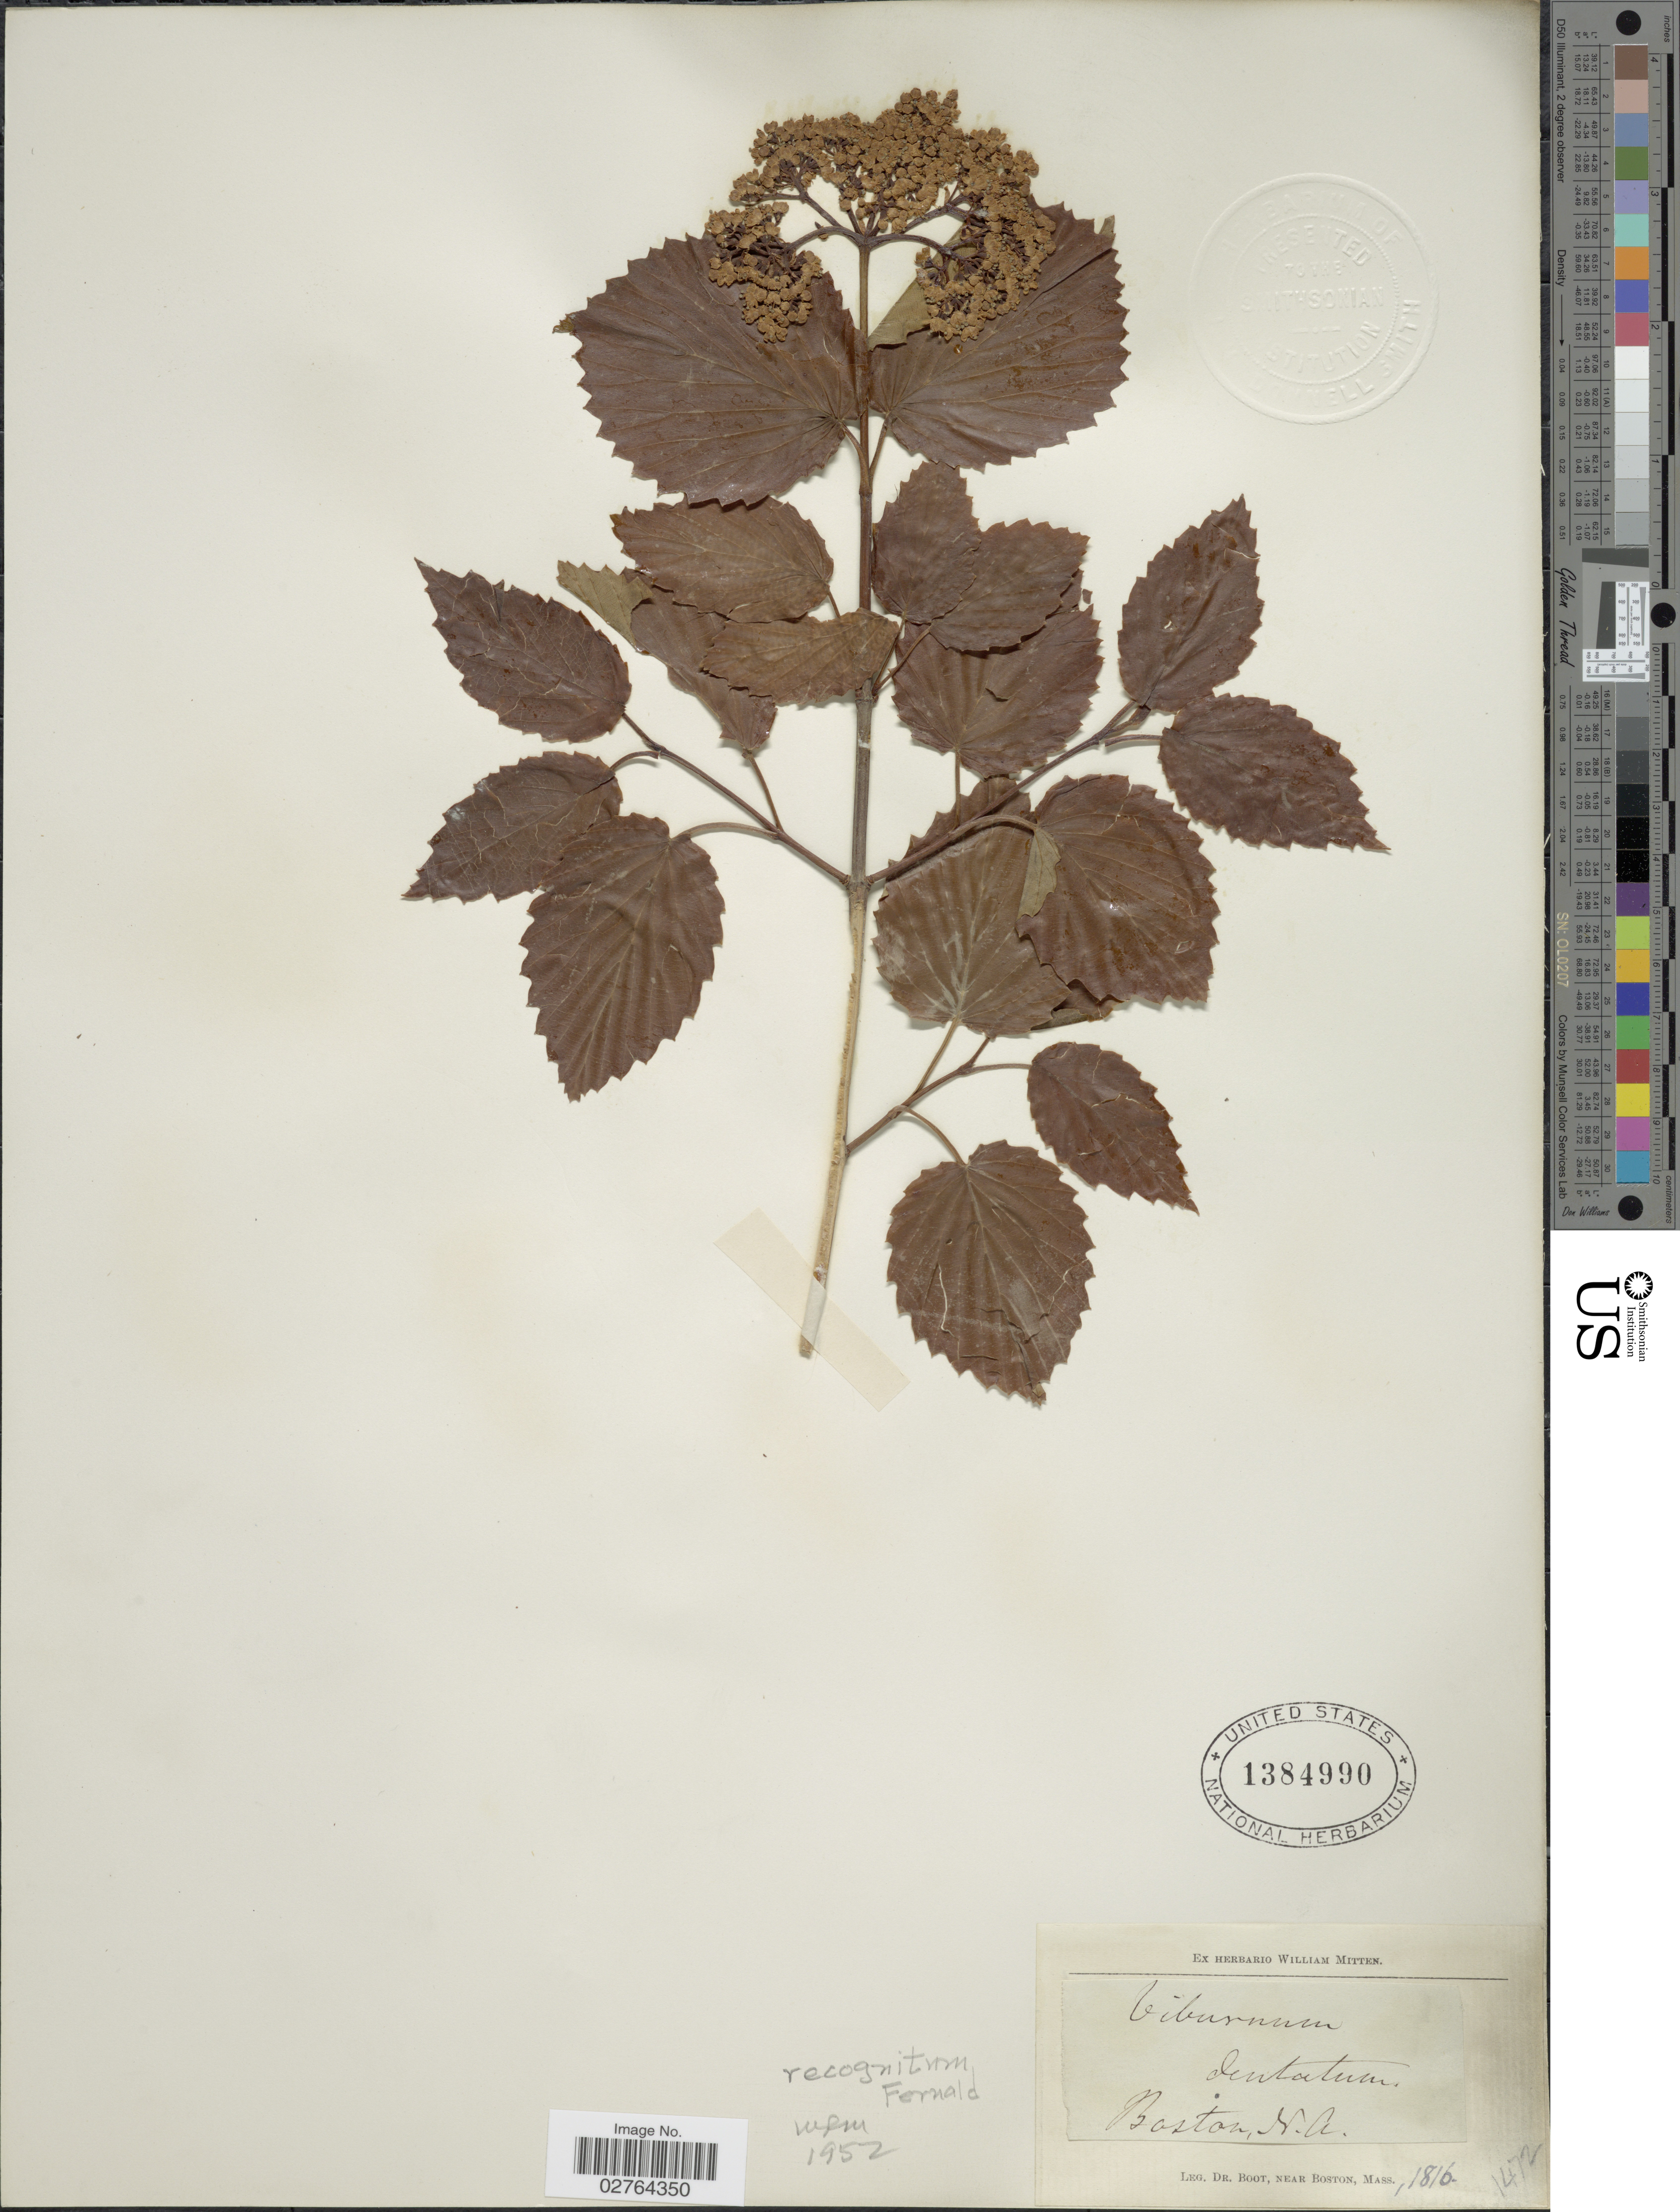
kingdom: Plantae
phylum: Tracheophyta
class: Magnoliopsida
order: Dipsacales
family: Viburnaceae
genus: Viburnum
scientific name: Viburnum recognitum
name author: Fernald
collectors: Boot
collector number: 1472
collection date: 1816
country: United States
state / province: North Carolina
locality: Boston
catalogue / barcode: US 1384990